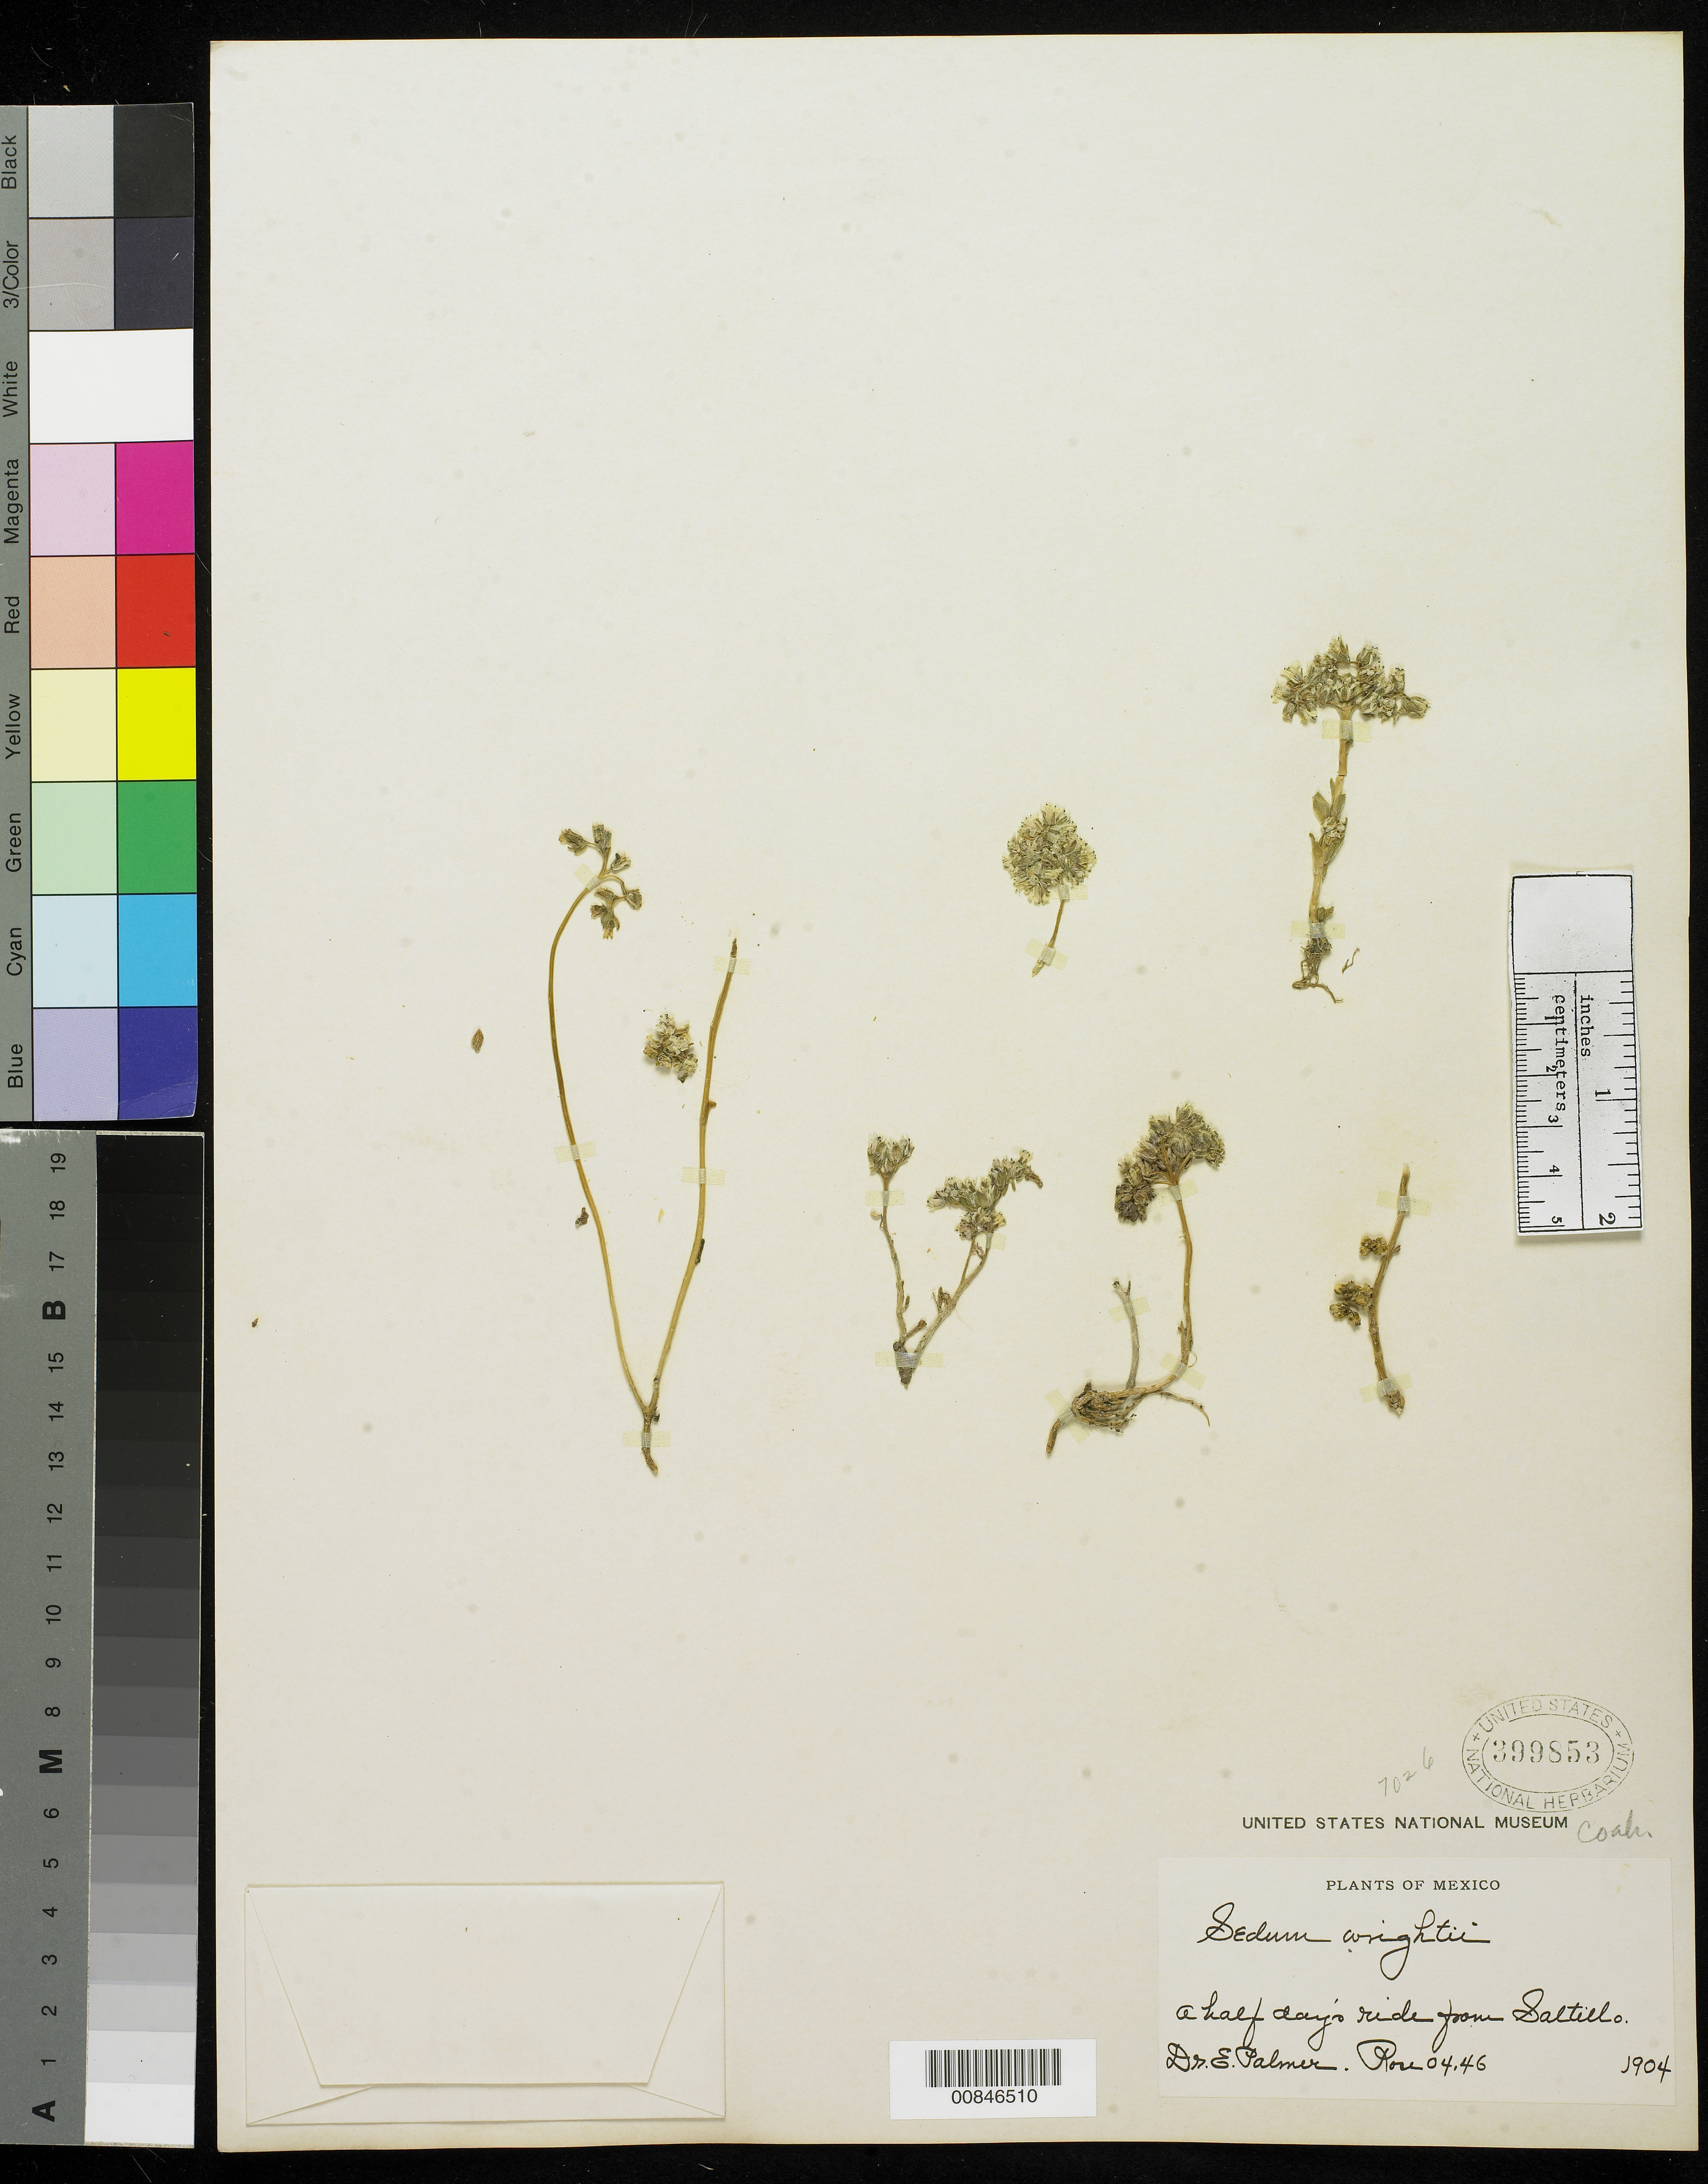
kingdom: Plantae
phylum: Tracheophyta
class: Magnoliopsida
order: Saxifragales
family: Crassulaceae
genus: Sedum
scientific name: Sedum wrightii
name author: A. Gray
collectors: E. Palmer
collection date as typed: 1904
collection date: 1904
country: Mexico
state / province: Coahuila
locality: A half day's ride from Saltillo, Coahuila.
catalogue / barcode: US 399853